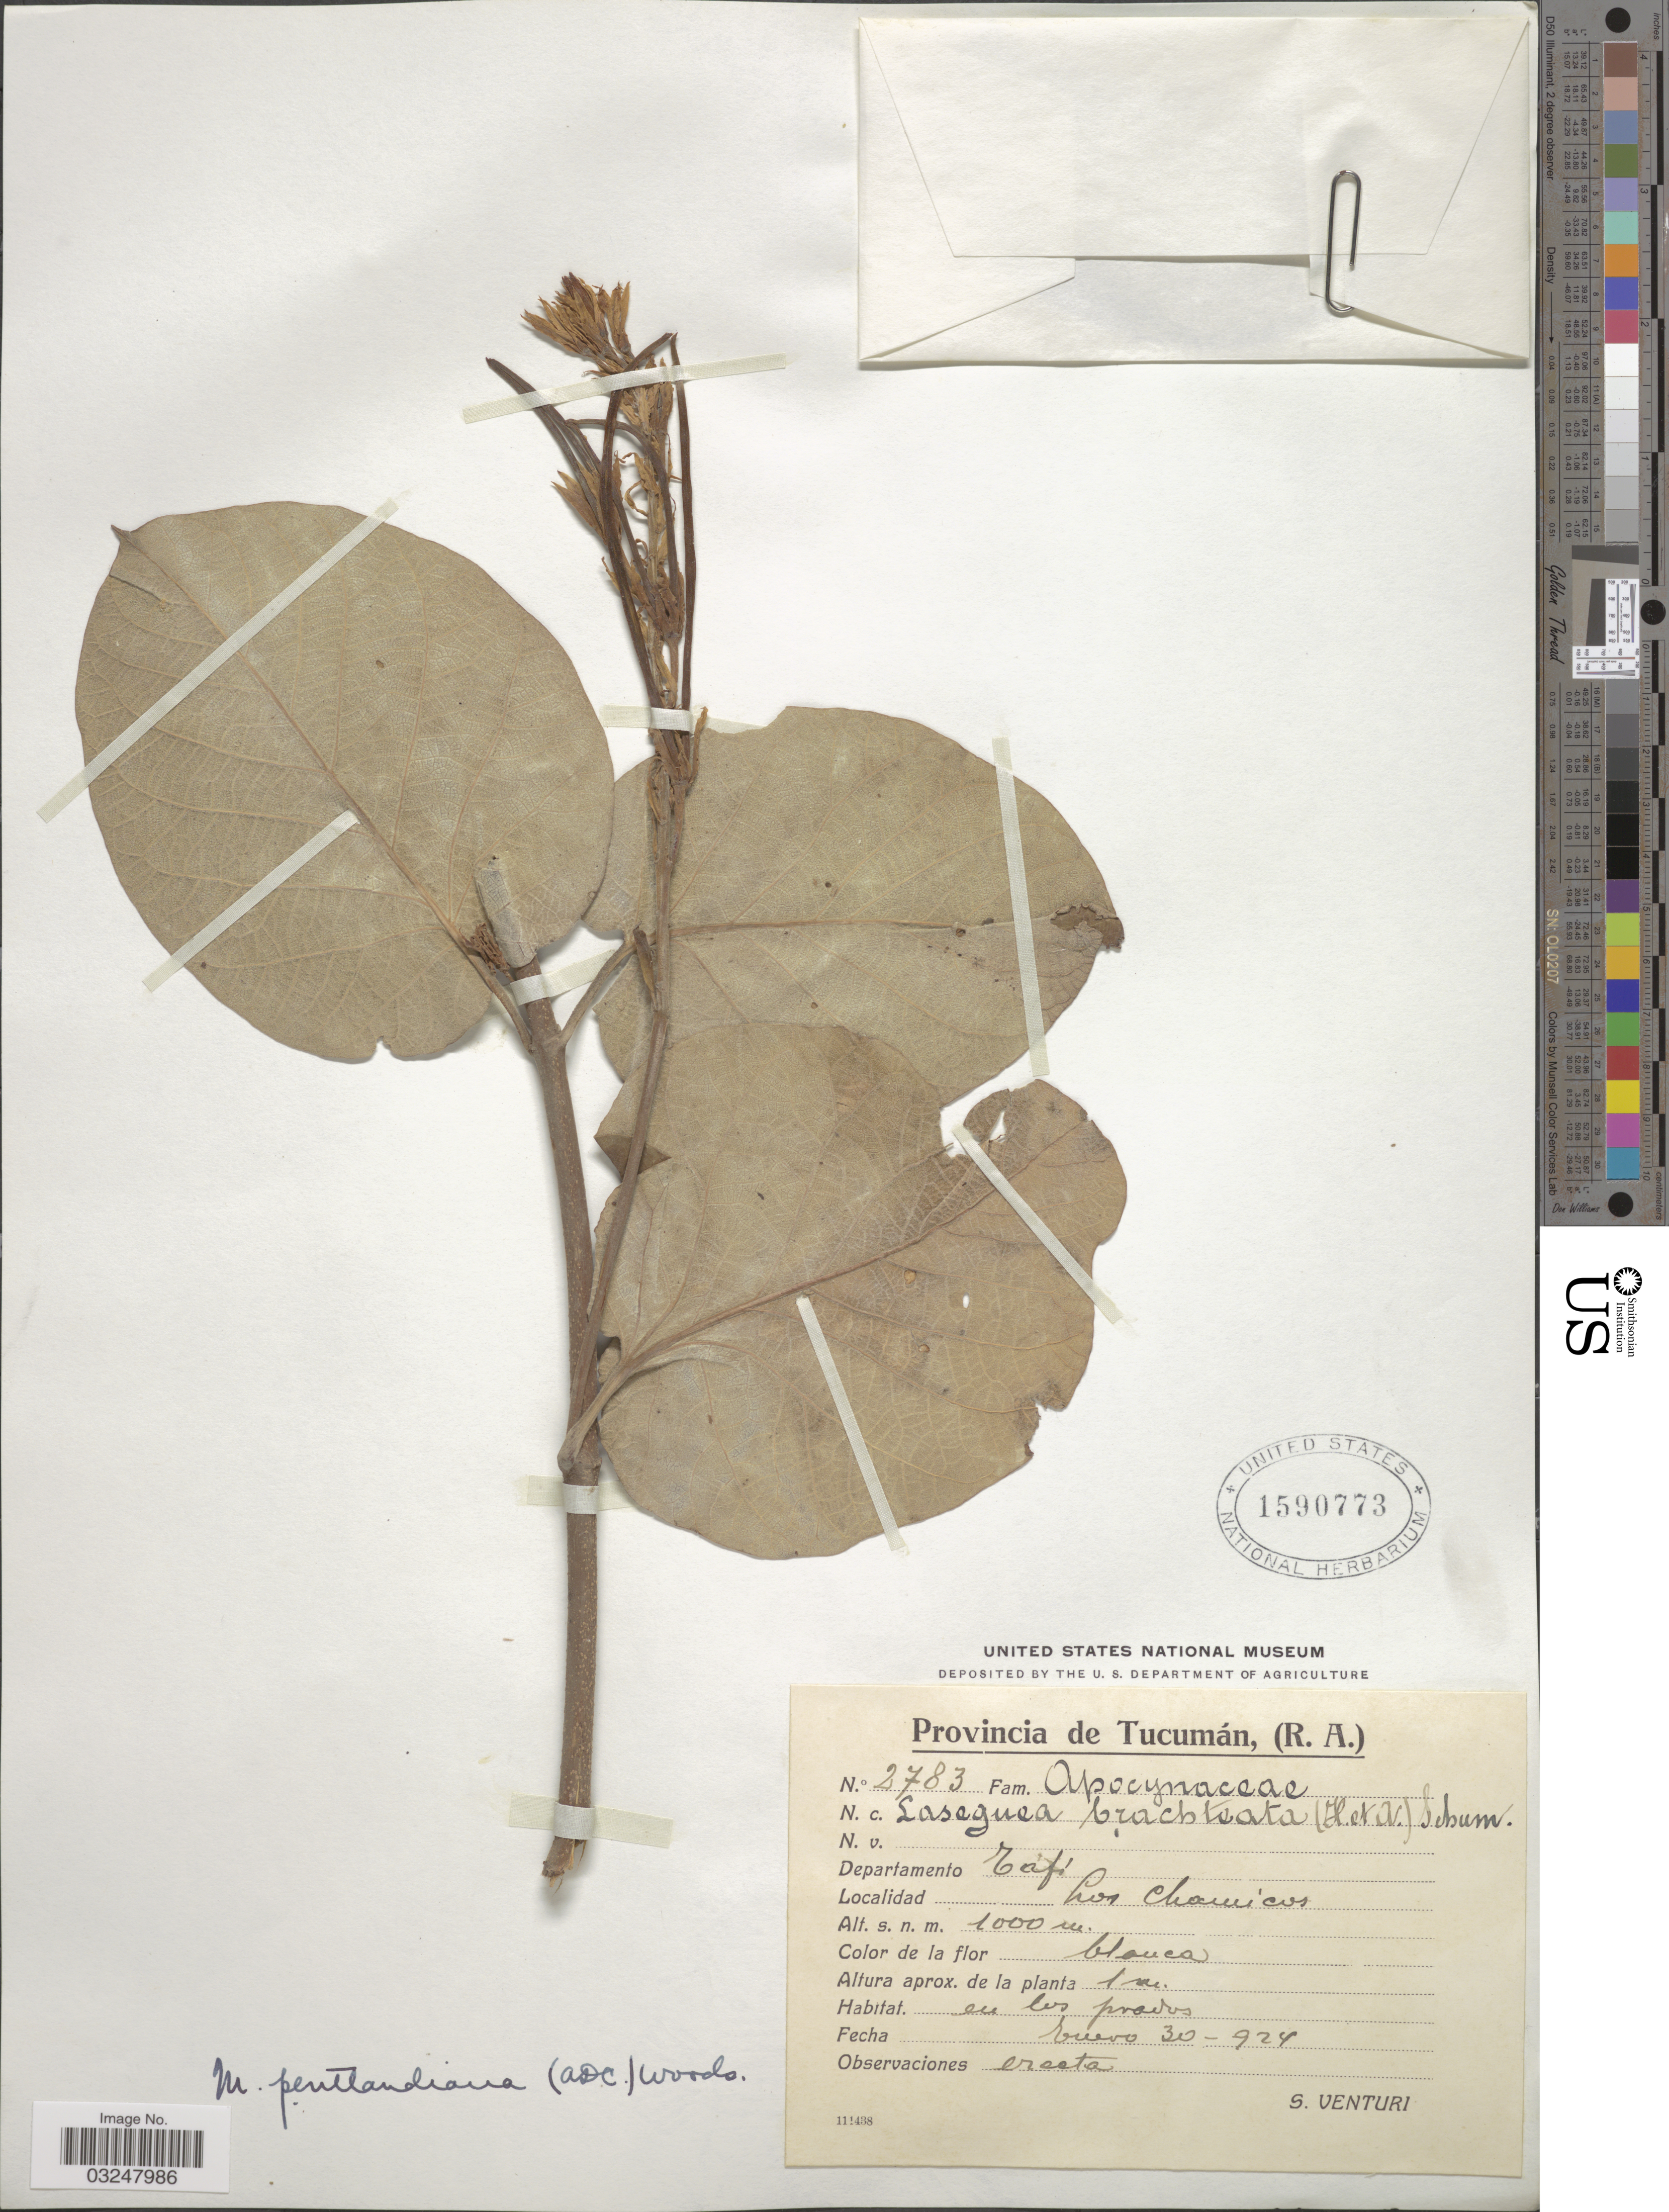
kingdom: Plantae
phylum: Tracheophyta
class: Magnoliopsida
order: Gentianales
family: Apocynaceae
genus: Mandevilla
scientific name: Mandevilla pentlandiana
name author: (DC.) Woodson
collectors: S. Venturi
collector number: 2783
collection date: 1924-01-30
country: Argentina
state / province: Tucuman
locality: Provincia de Tucumán, (R.A.) Departamento Tafi, Los Chamicos.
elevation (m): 1000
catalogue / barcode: US 1590773